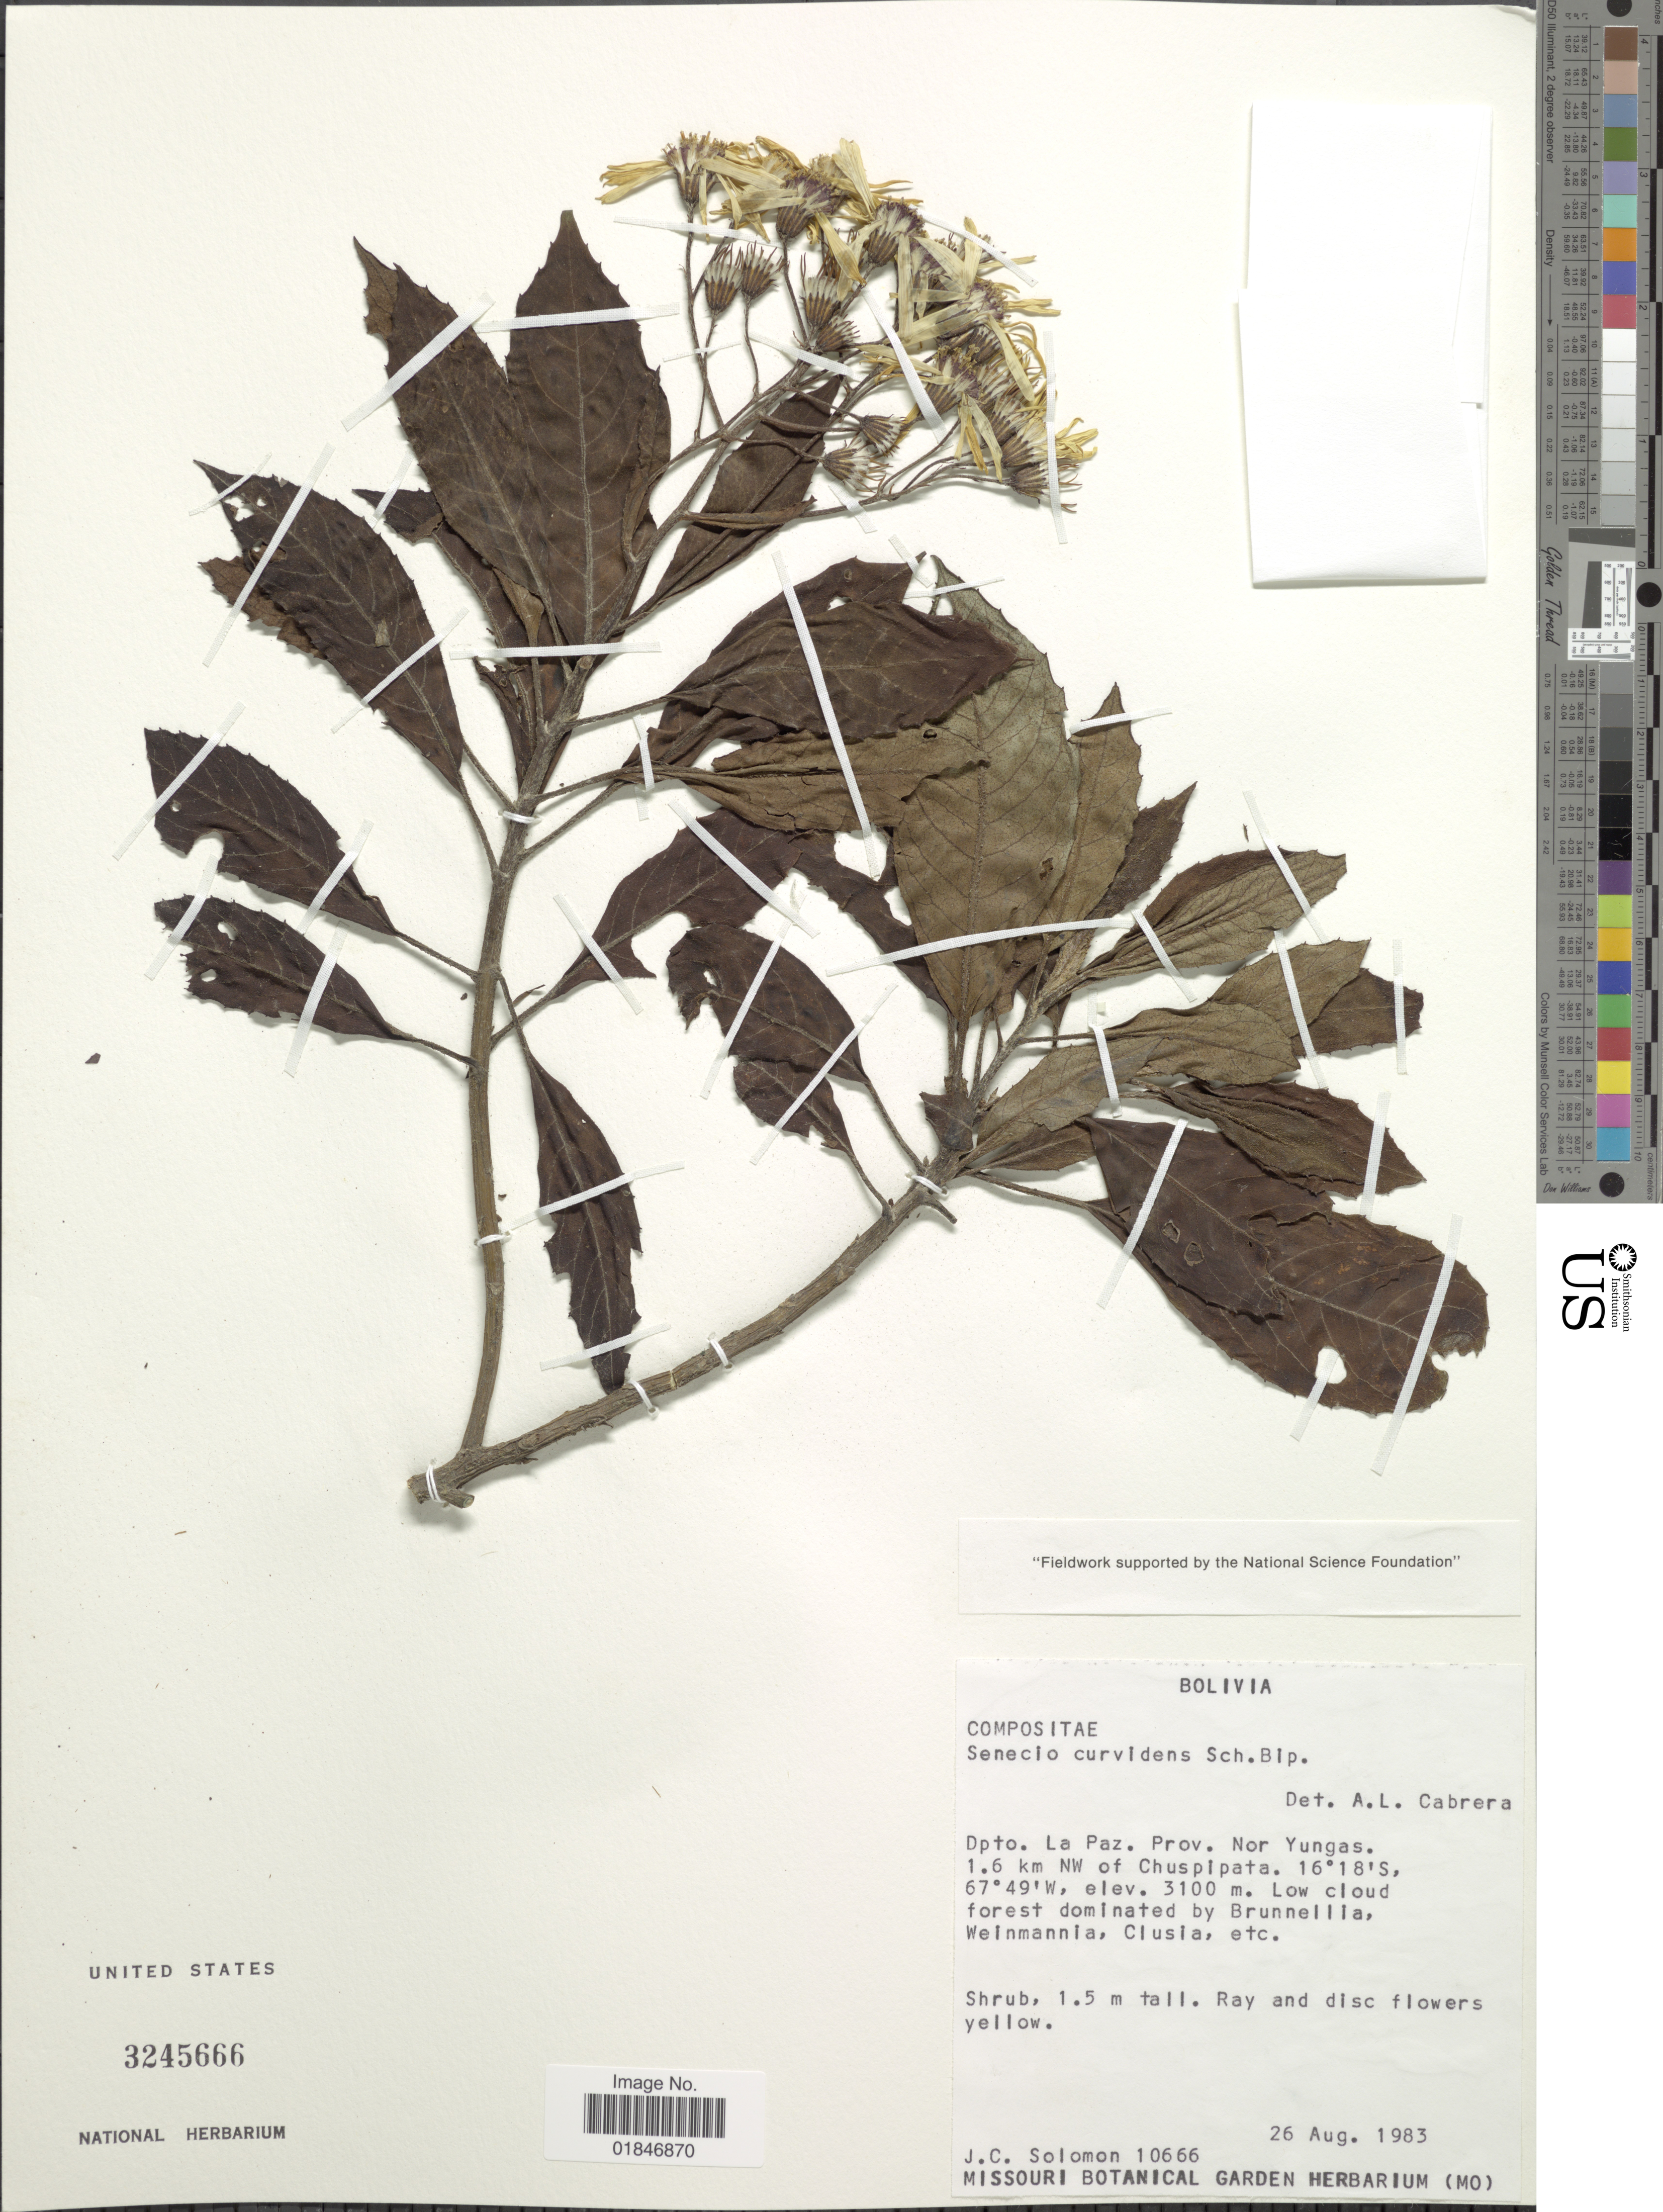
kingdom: Plantae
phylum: Tracheophyta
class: Magnoliopsida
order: Asterales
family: Asteraceae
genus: Dendrophorbium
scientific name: Dendrophorbium curvidens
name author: (Sch. Bip. ex Klatt) C. Jeffrey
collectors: J. C. Solomon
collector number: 10666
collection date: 1983-08-26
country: Bolivia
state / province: La Paz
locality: Prov. Nor Yungas. 1.6 km NW of Chuspipata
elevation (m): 3100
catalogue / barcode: US 3245666